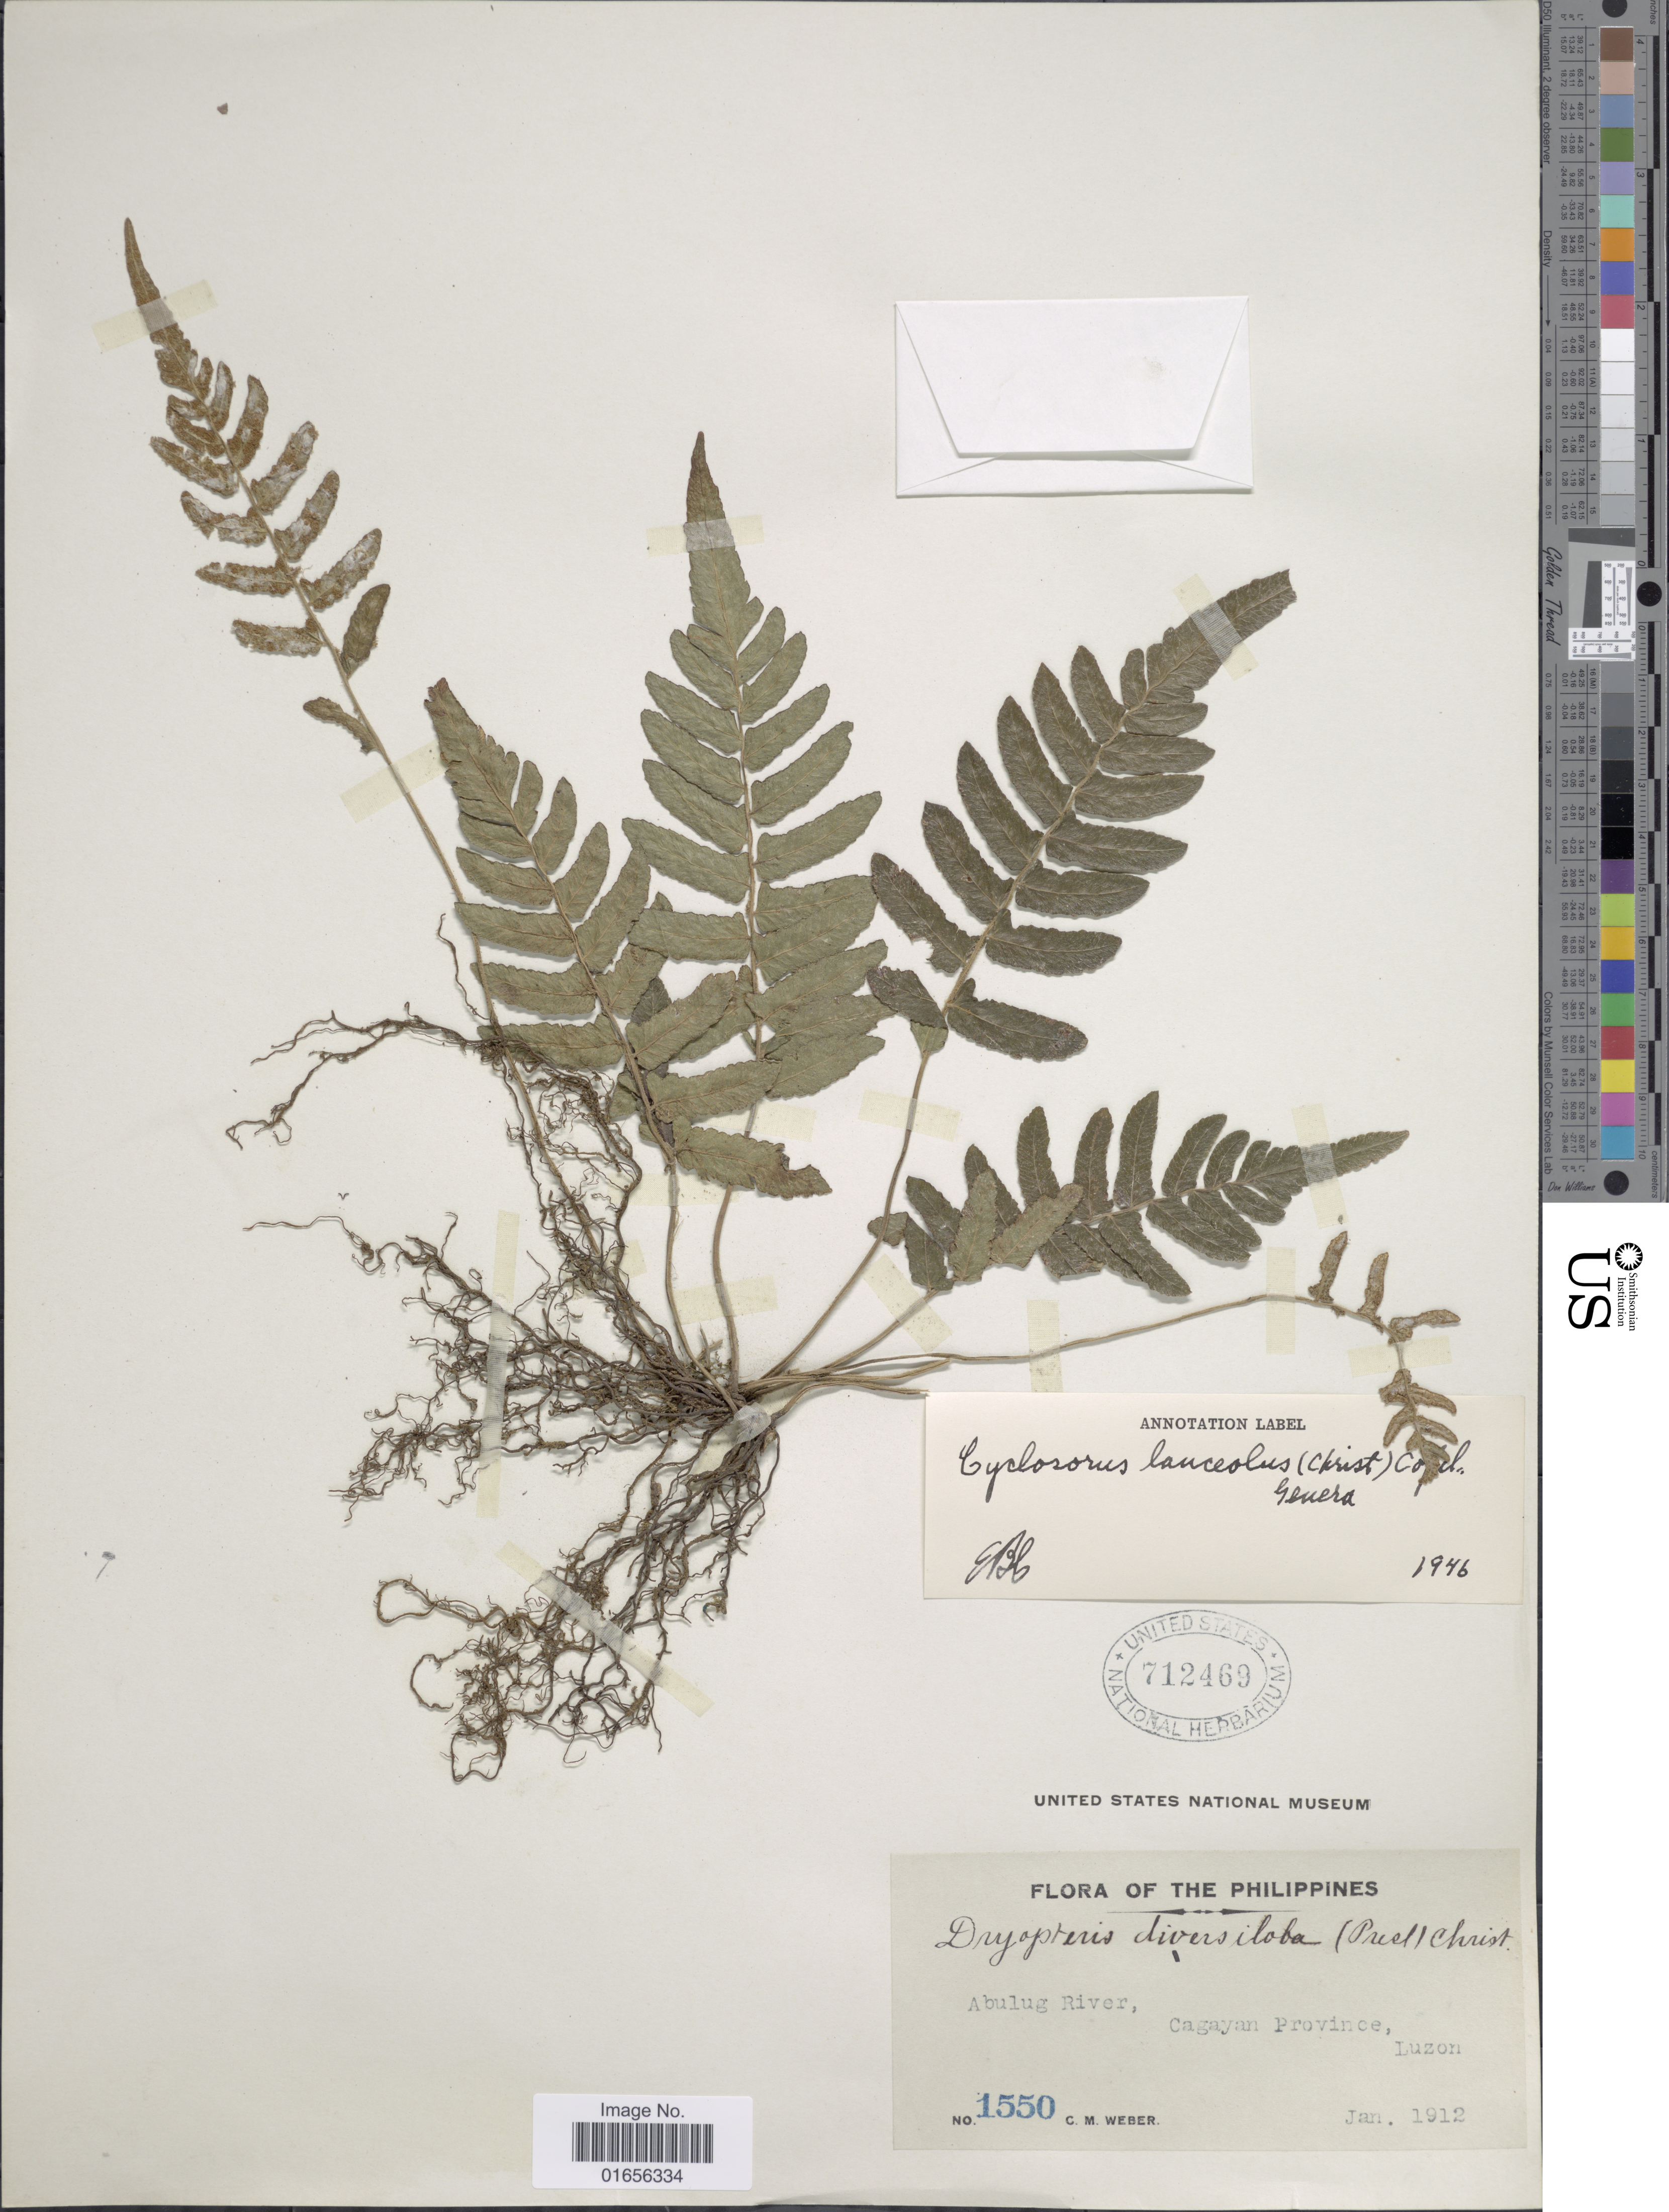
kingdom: Plantae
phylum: Tracheophyta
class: Polypodiopsida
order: Polypodiales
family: Thelypteridaceae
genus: Pronephrium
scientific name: Pronephrium rhombeum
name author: (Christ) Holttum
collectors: C. M. Weber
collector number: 1550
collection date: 1912-01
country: Philippines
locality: The Philippines, Abulug River, Cagayan Province, Luzon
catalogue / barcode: US 712469